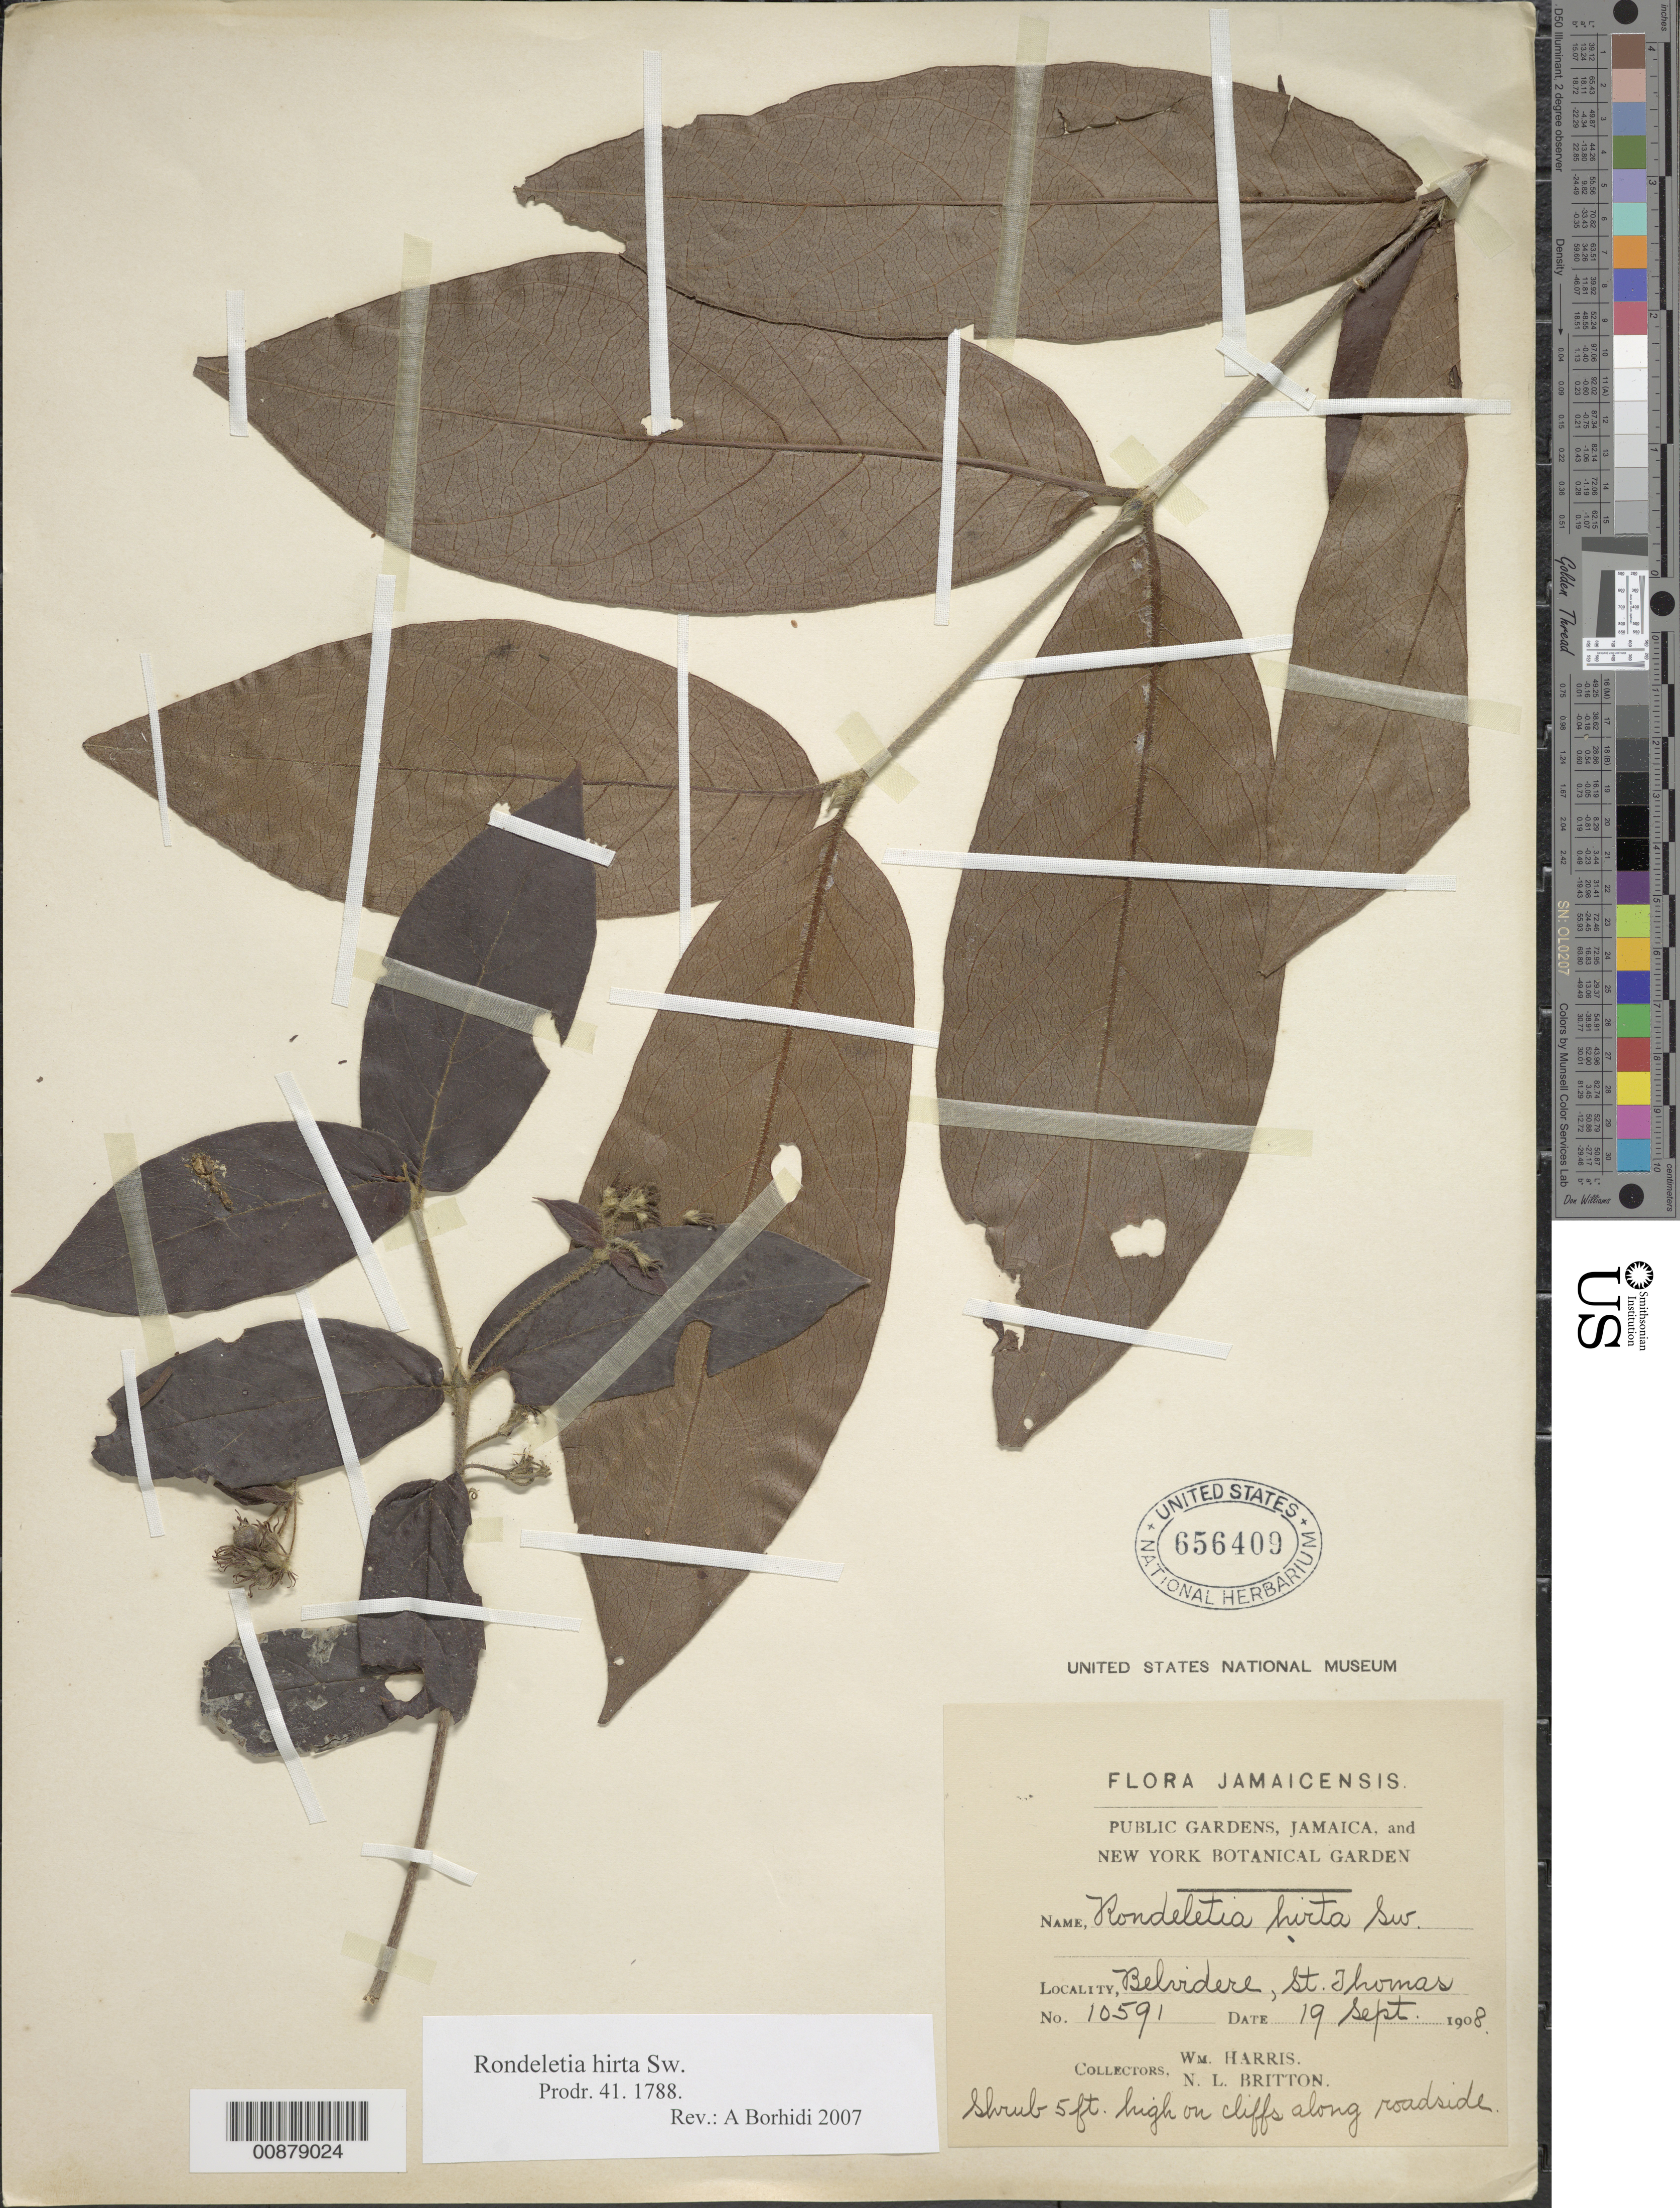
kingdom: Plantae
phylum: Tracheophyta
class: Magnoliopsida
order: Gentianales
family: Rubiaceae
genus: Rondeletia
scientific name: Rondeletia hirta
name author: Sw.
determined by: Borhidi, Attila L.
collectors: W. H. Harris & N. Britton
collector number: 10591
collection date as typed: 19 Sep 1908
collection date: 1908-09-19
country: Jamaica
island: Jamaica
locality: Belvidere, St. Thomas.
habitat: On cliffs along roadside.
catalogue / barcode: US 656409